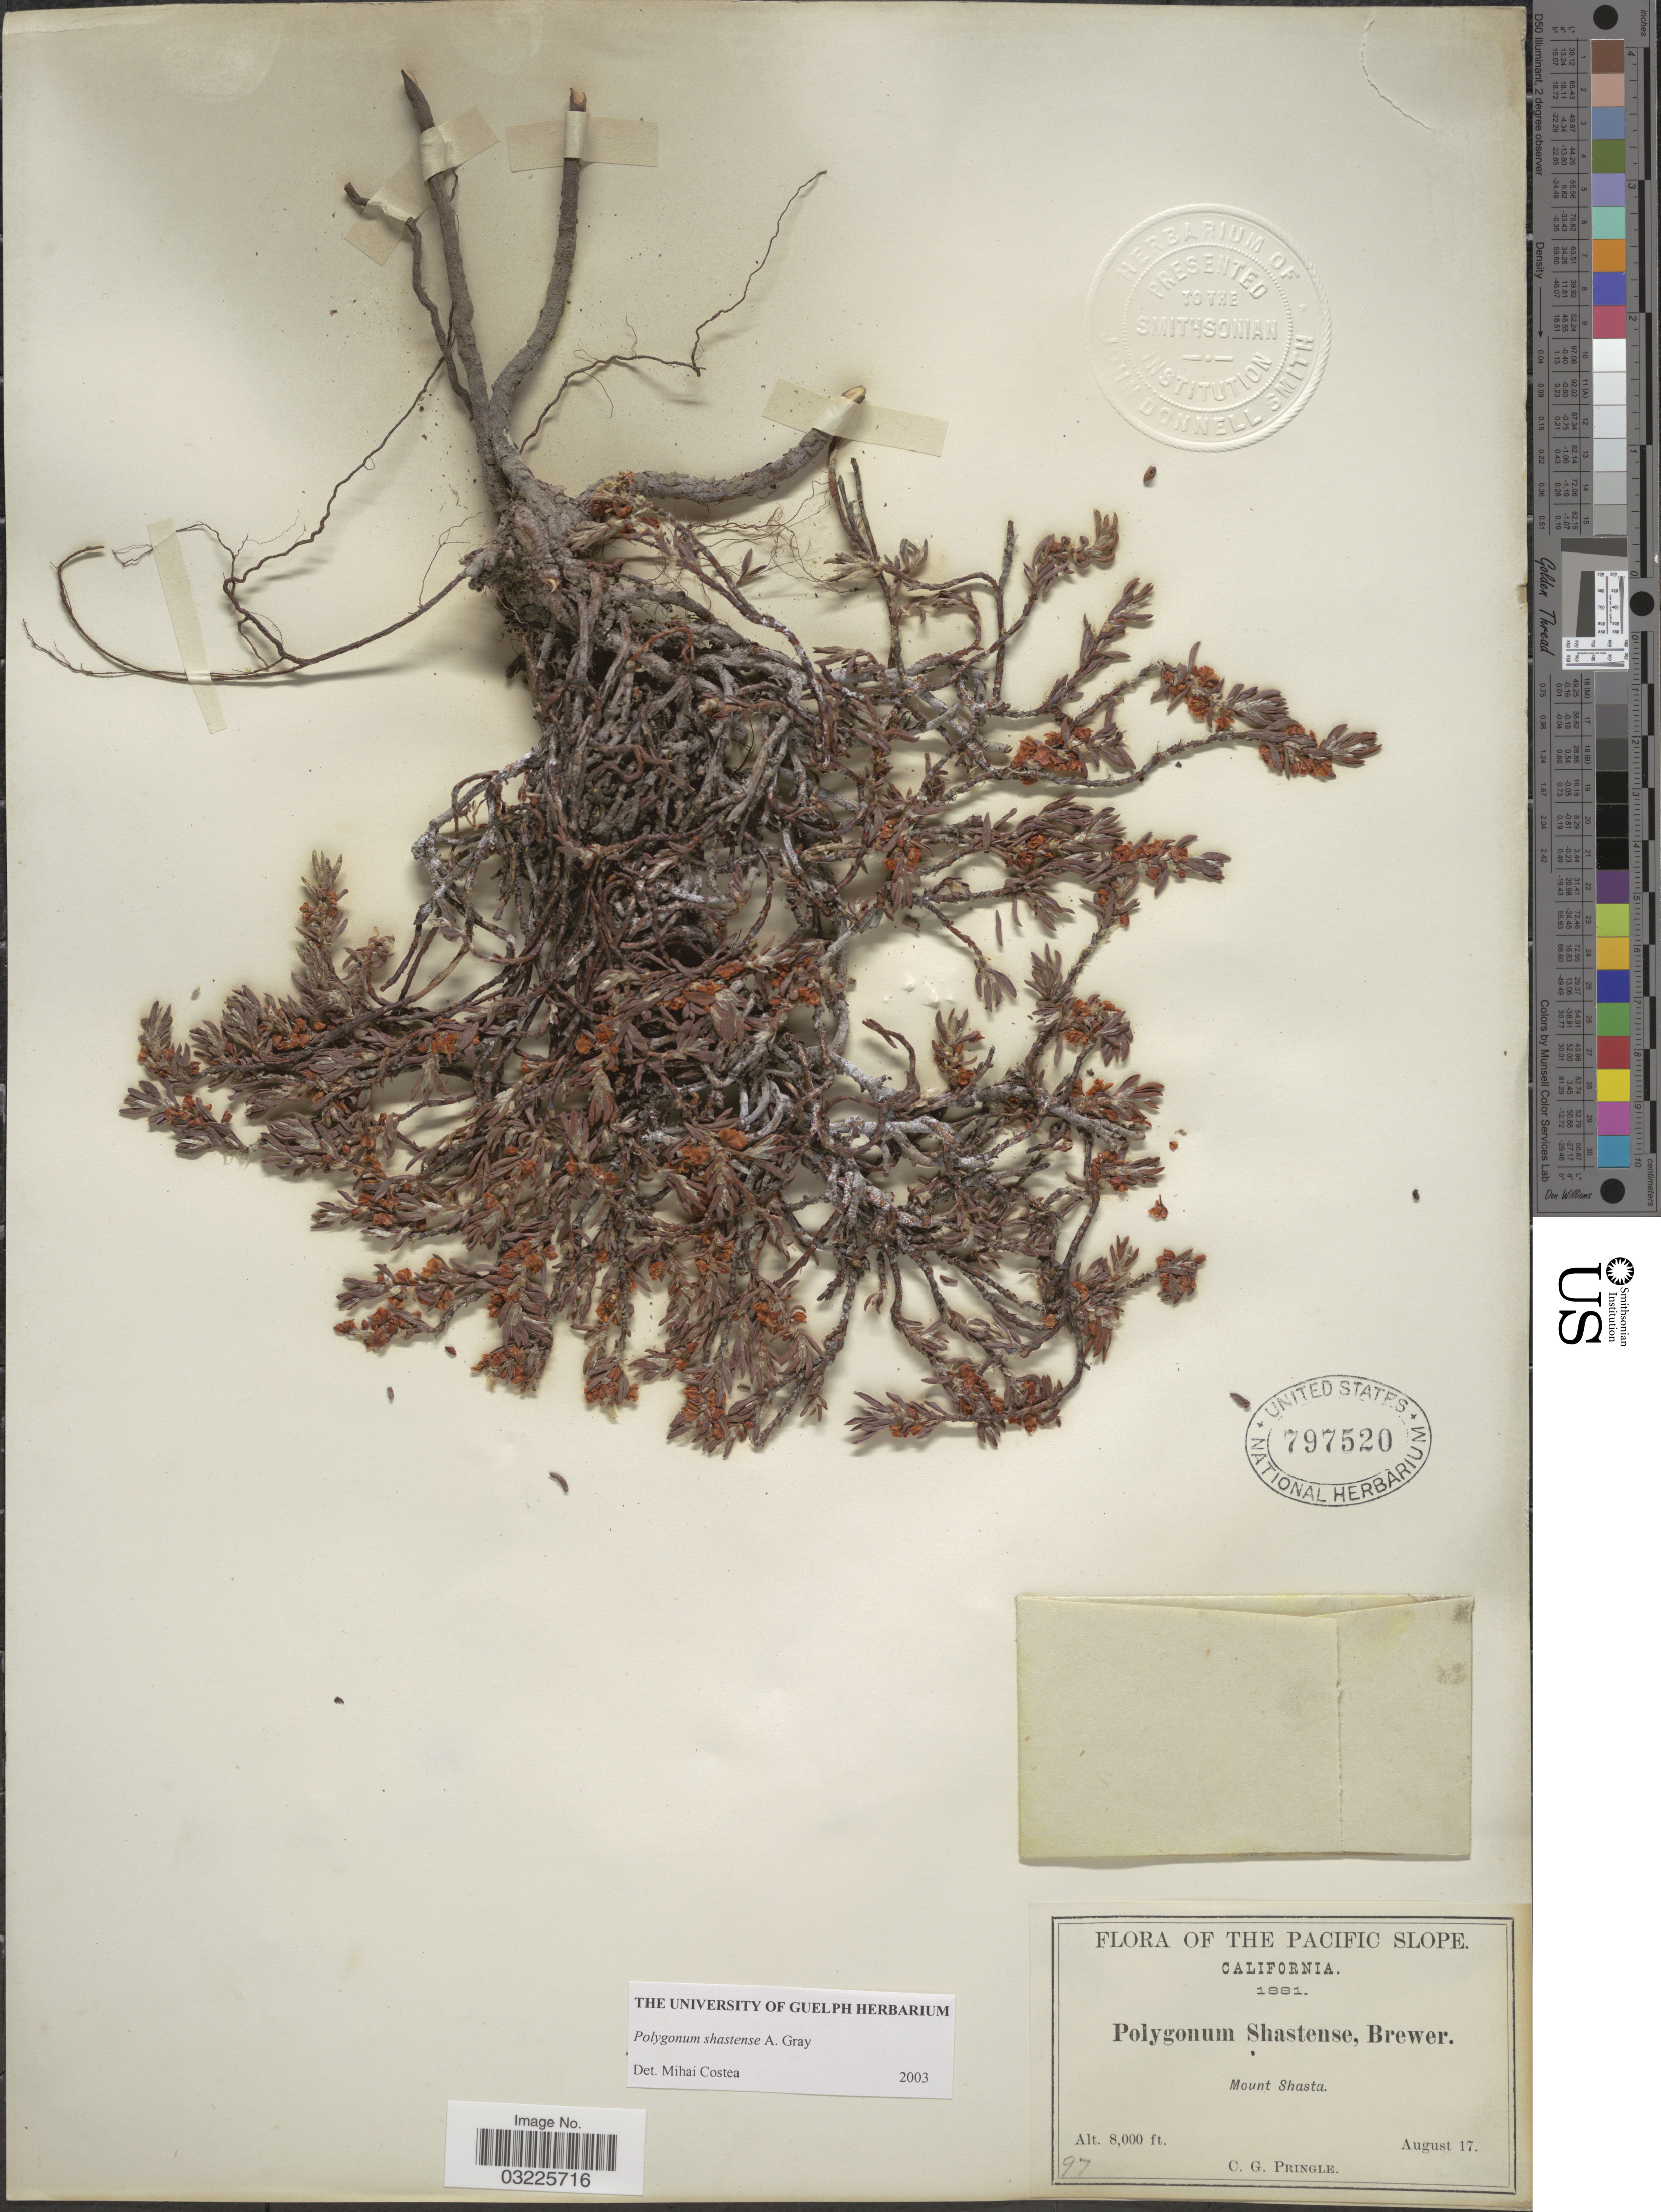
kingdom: Plantae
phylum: Tracheophyta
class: Magnoliopsida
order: Caryophyllales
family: Polygonaceae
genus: Polygonum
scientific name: Polygonum shastense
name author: W.H. Brewer ex A. Gray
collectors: C. G. Pringle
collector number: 97?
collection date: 1881-08-17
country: United States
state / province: California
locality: The Pacific Slope. Mount Shasta.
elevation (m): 2438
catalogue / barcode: US 797520